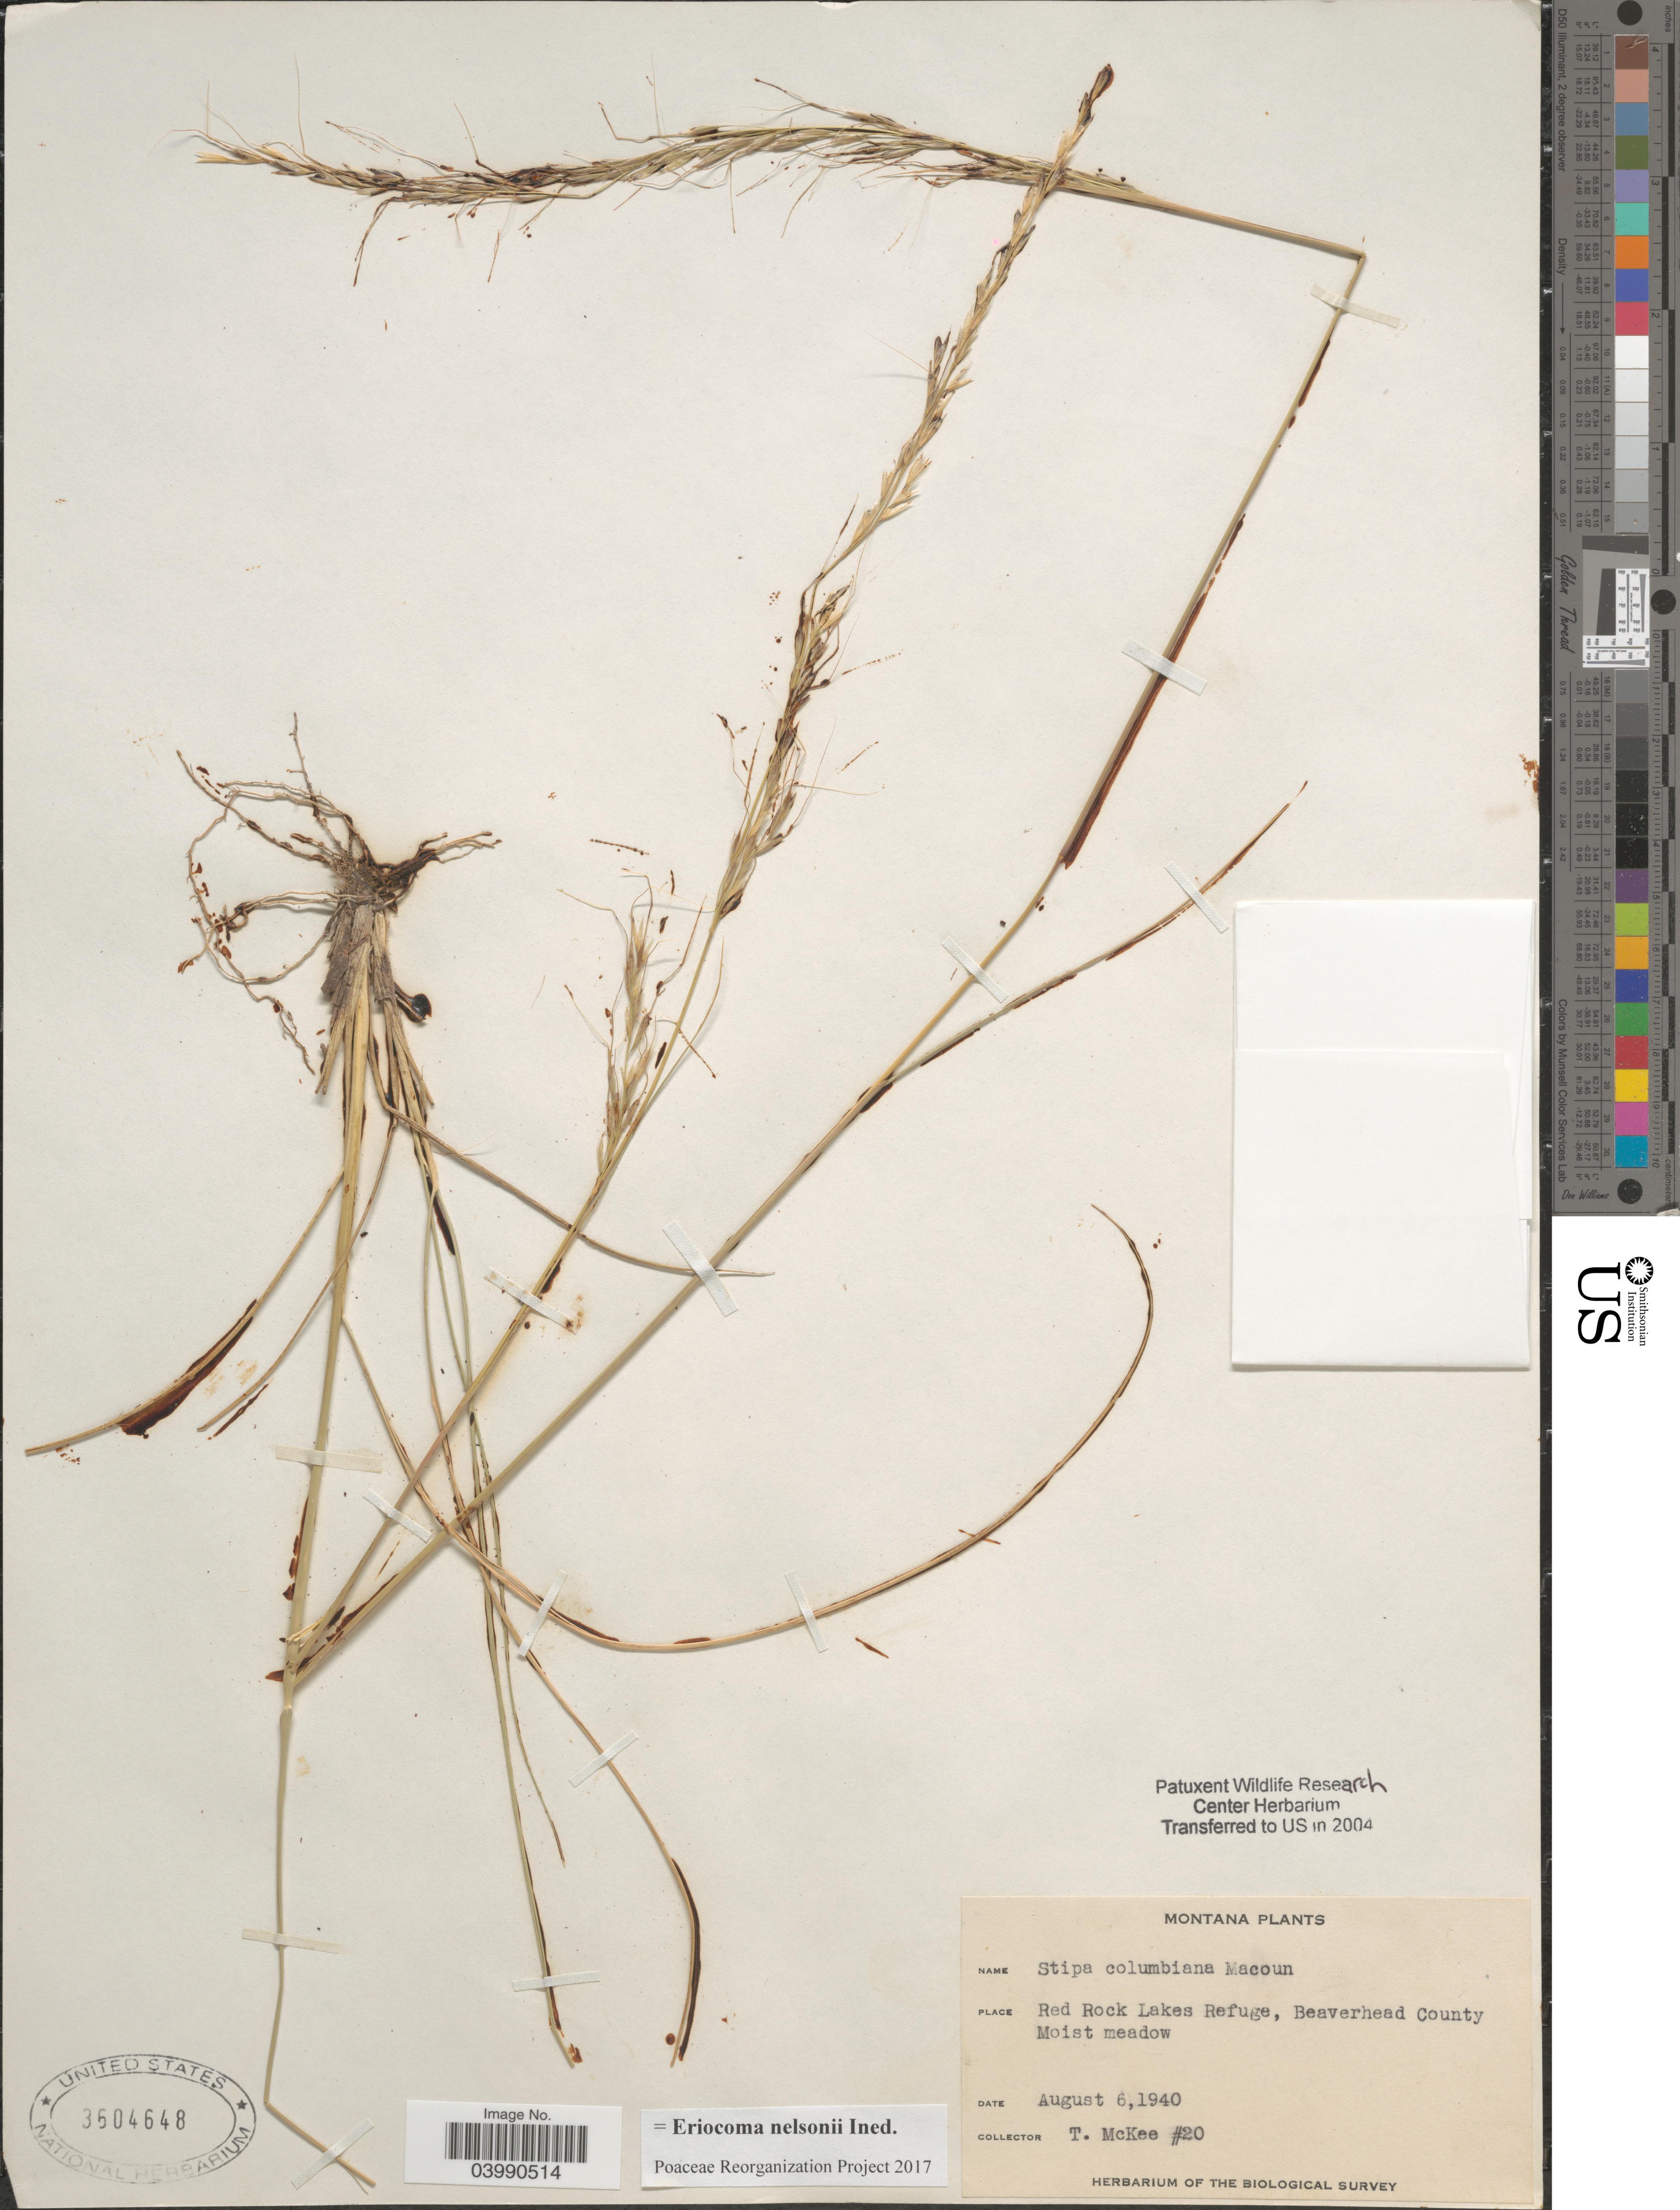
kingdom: Plantae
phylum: Tracheophyta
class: Liliopsida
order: Poales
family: Poaceae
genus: Eriocoma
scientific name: Eriocoma nelsonii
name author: (Scribn.) Romasch.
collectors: T. McKee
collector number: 20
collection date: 1940-08-06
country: United States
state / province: Montana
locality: Red Rock Lakes Refuge, Beaverhead County. Moist meadow.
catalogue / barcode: US 3604648